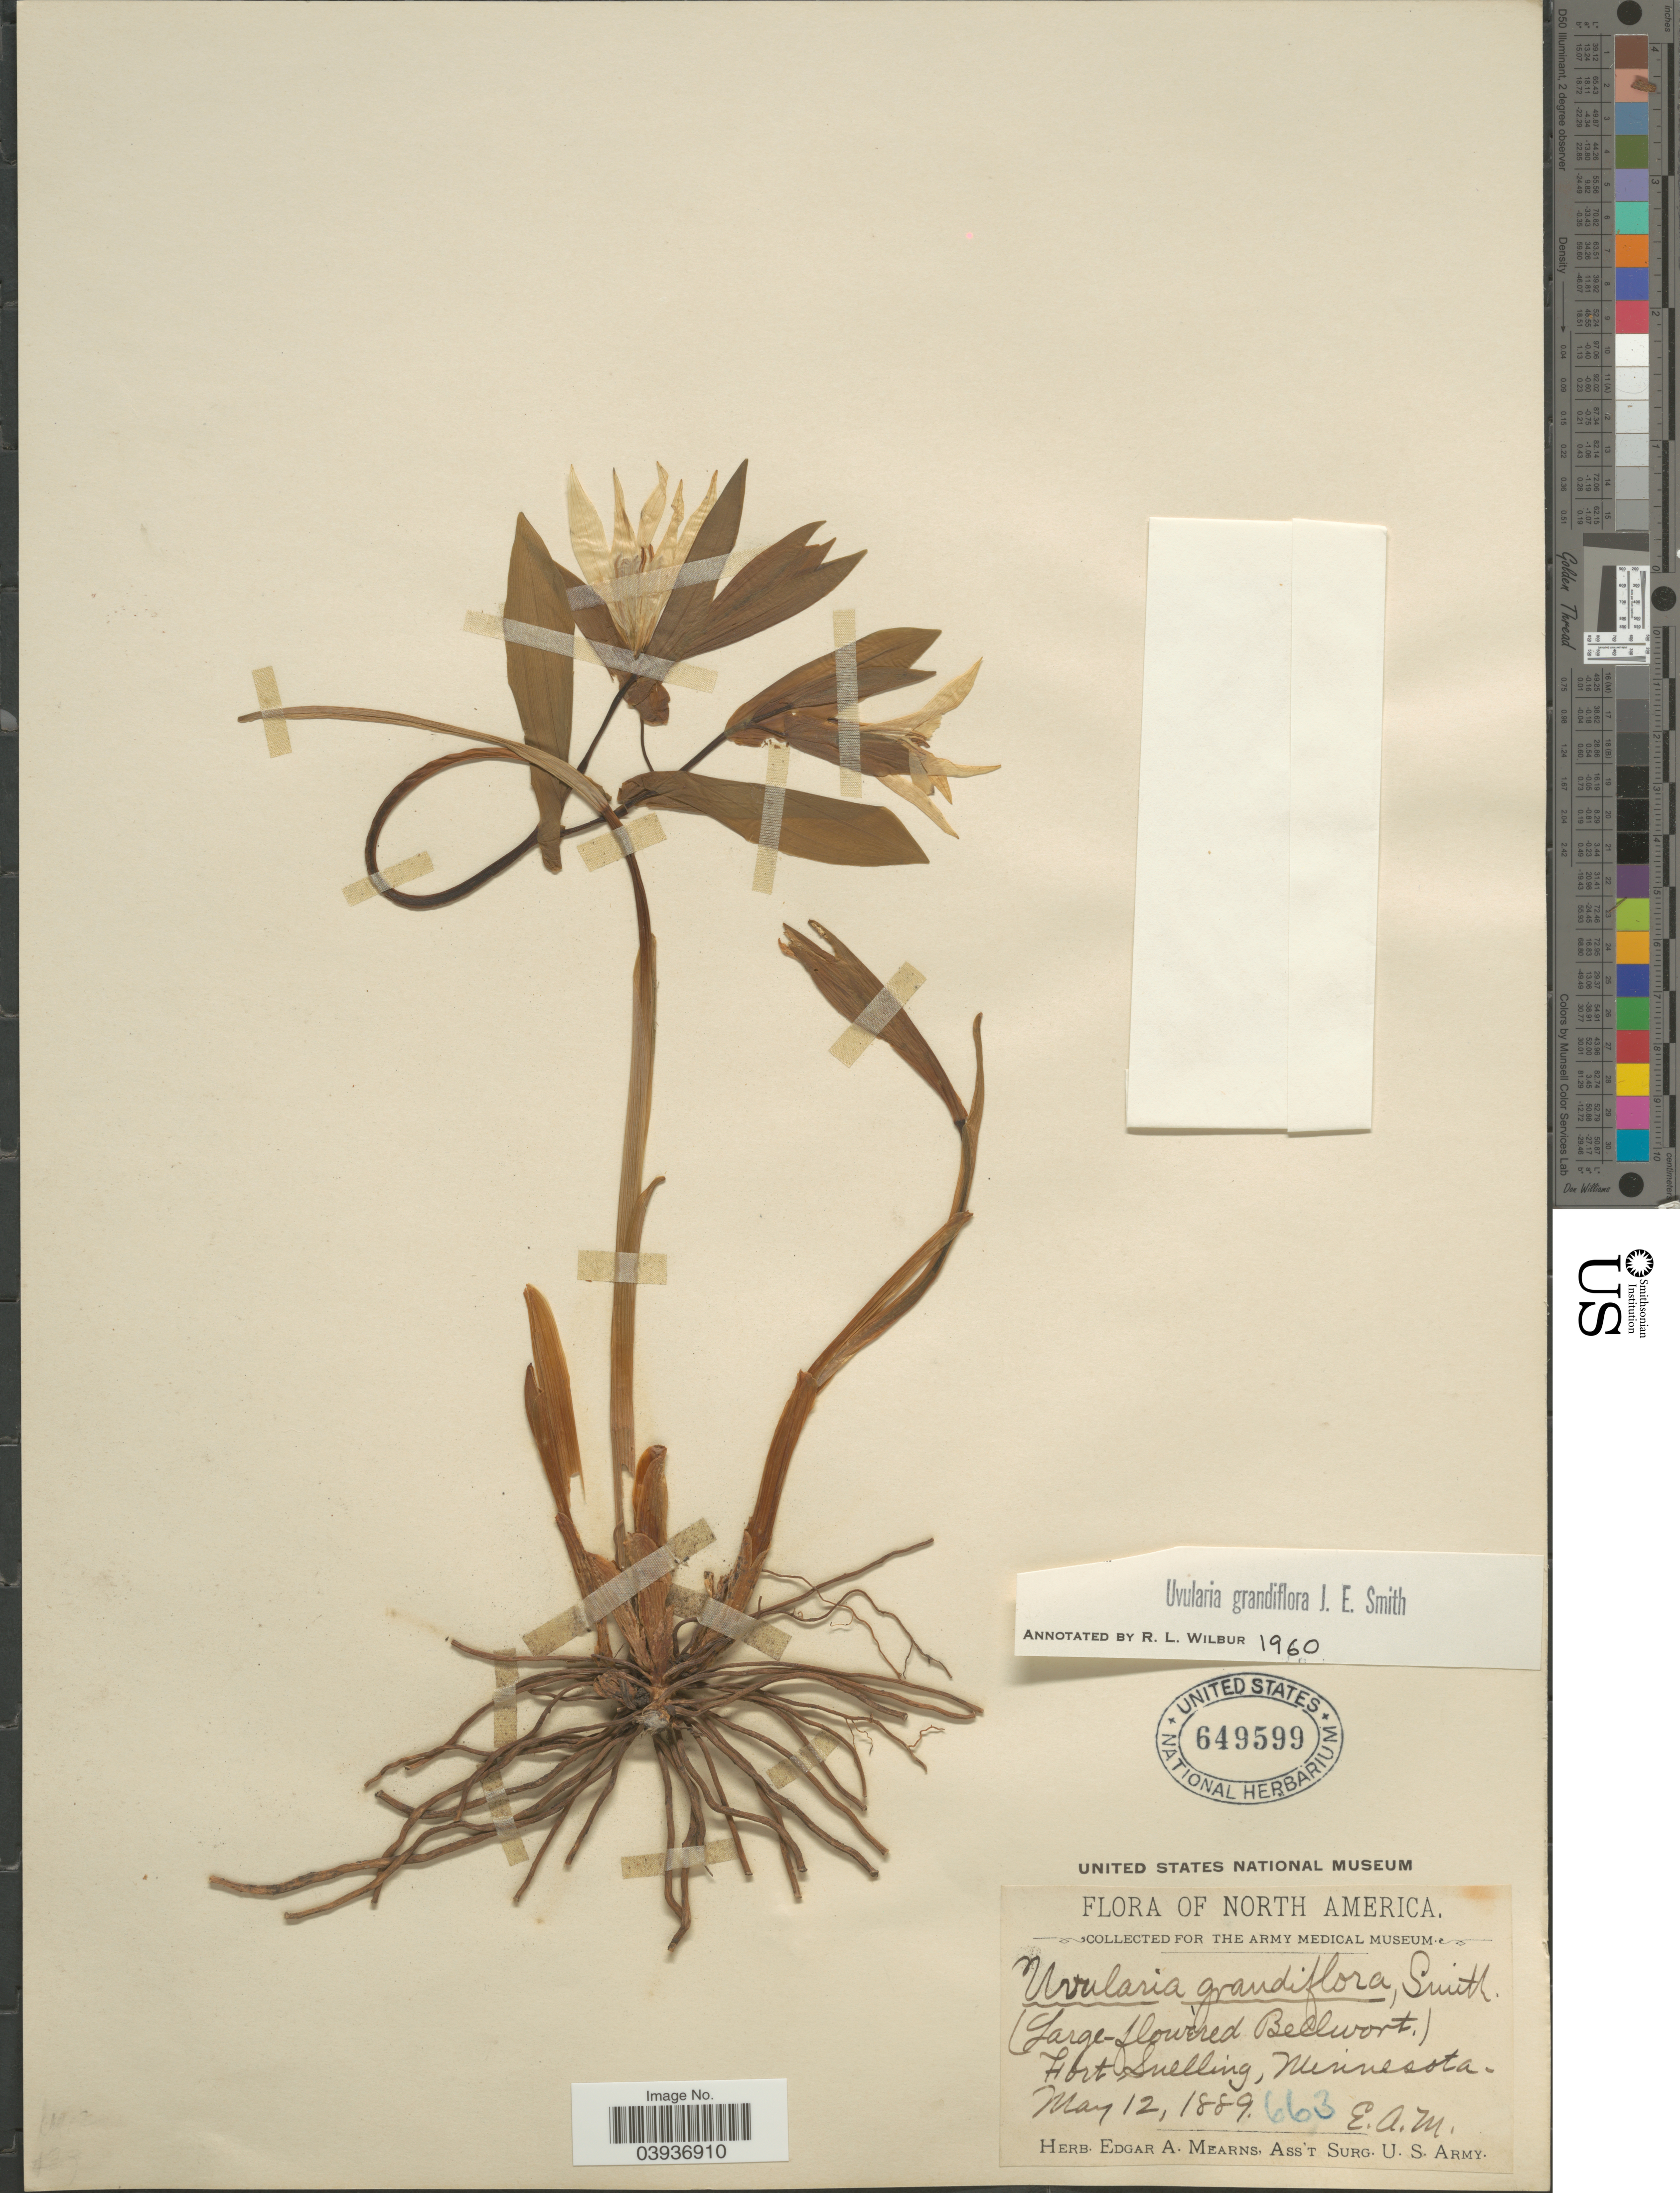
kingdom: Plantae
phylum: Tracheophyta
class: Liliopsida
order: Liliales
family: Colchicaceae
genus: Uvularia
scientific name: Uvularia grandiflora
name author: Sm.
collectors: E. A. Mearns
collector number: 663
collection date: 1889-05-12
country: United States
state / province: Minnesota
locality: Fort Snelling.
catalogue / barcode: US 649599